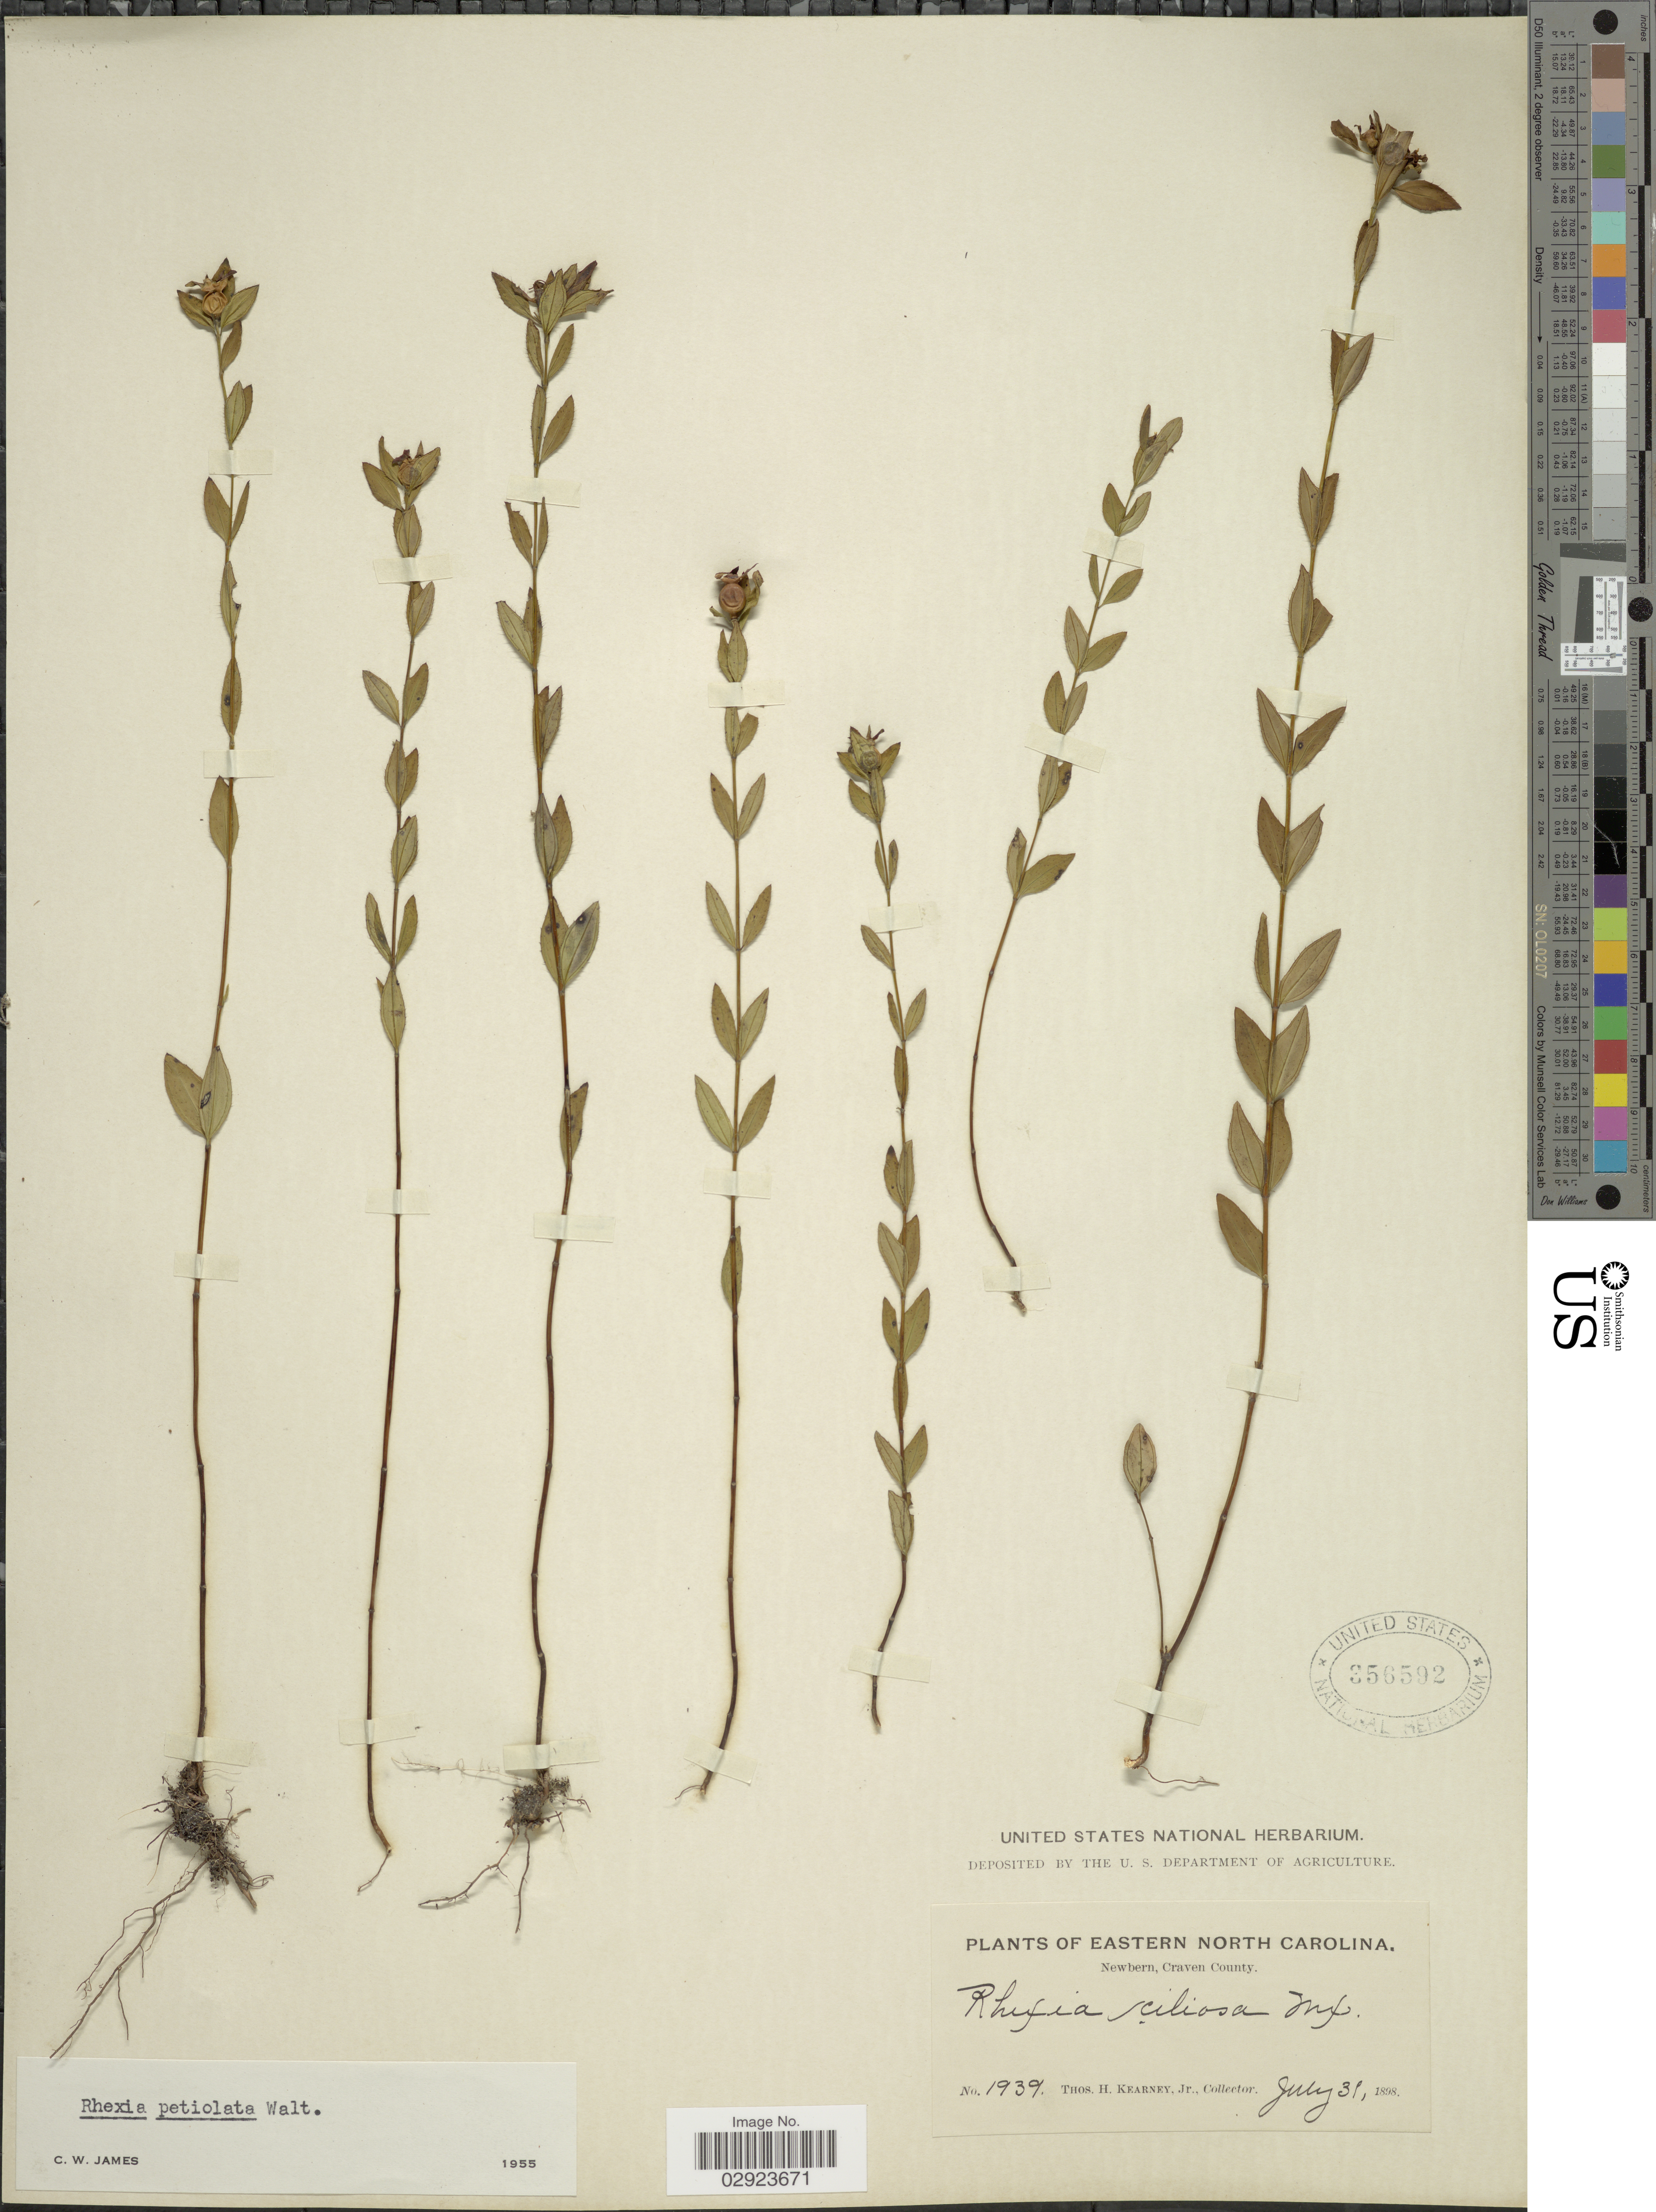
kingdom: Plantae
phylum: Tracheophyta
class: Magnoliopsida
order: Myrtales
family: Melastomataceae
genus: Rhexia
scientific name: Rhexia petiolata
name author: Walter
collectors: T. H. Kearney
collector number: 1939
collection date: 1898-07-31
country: United States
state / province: North Carolina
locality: Eastern North Carolina. Newbern, Craven County.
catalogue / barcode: US 356592